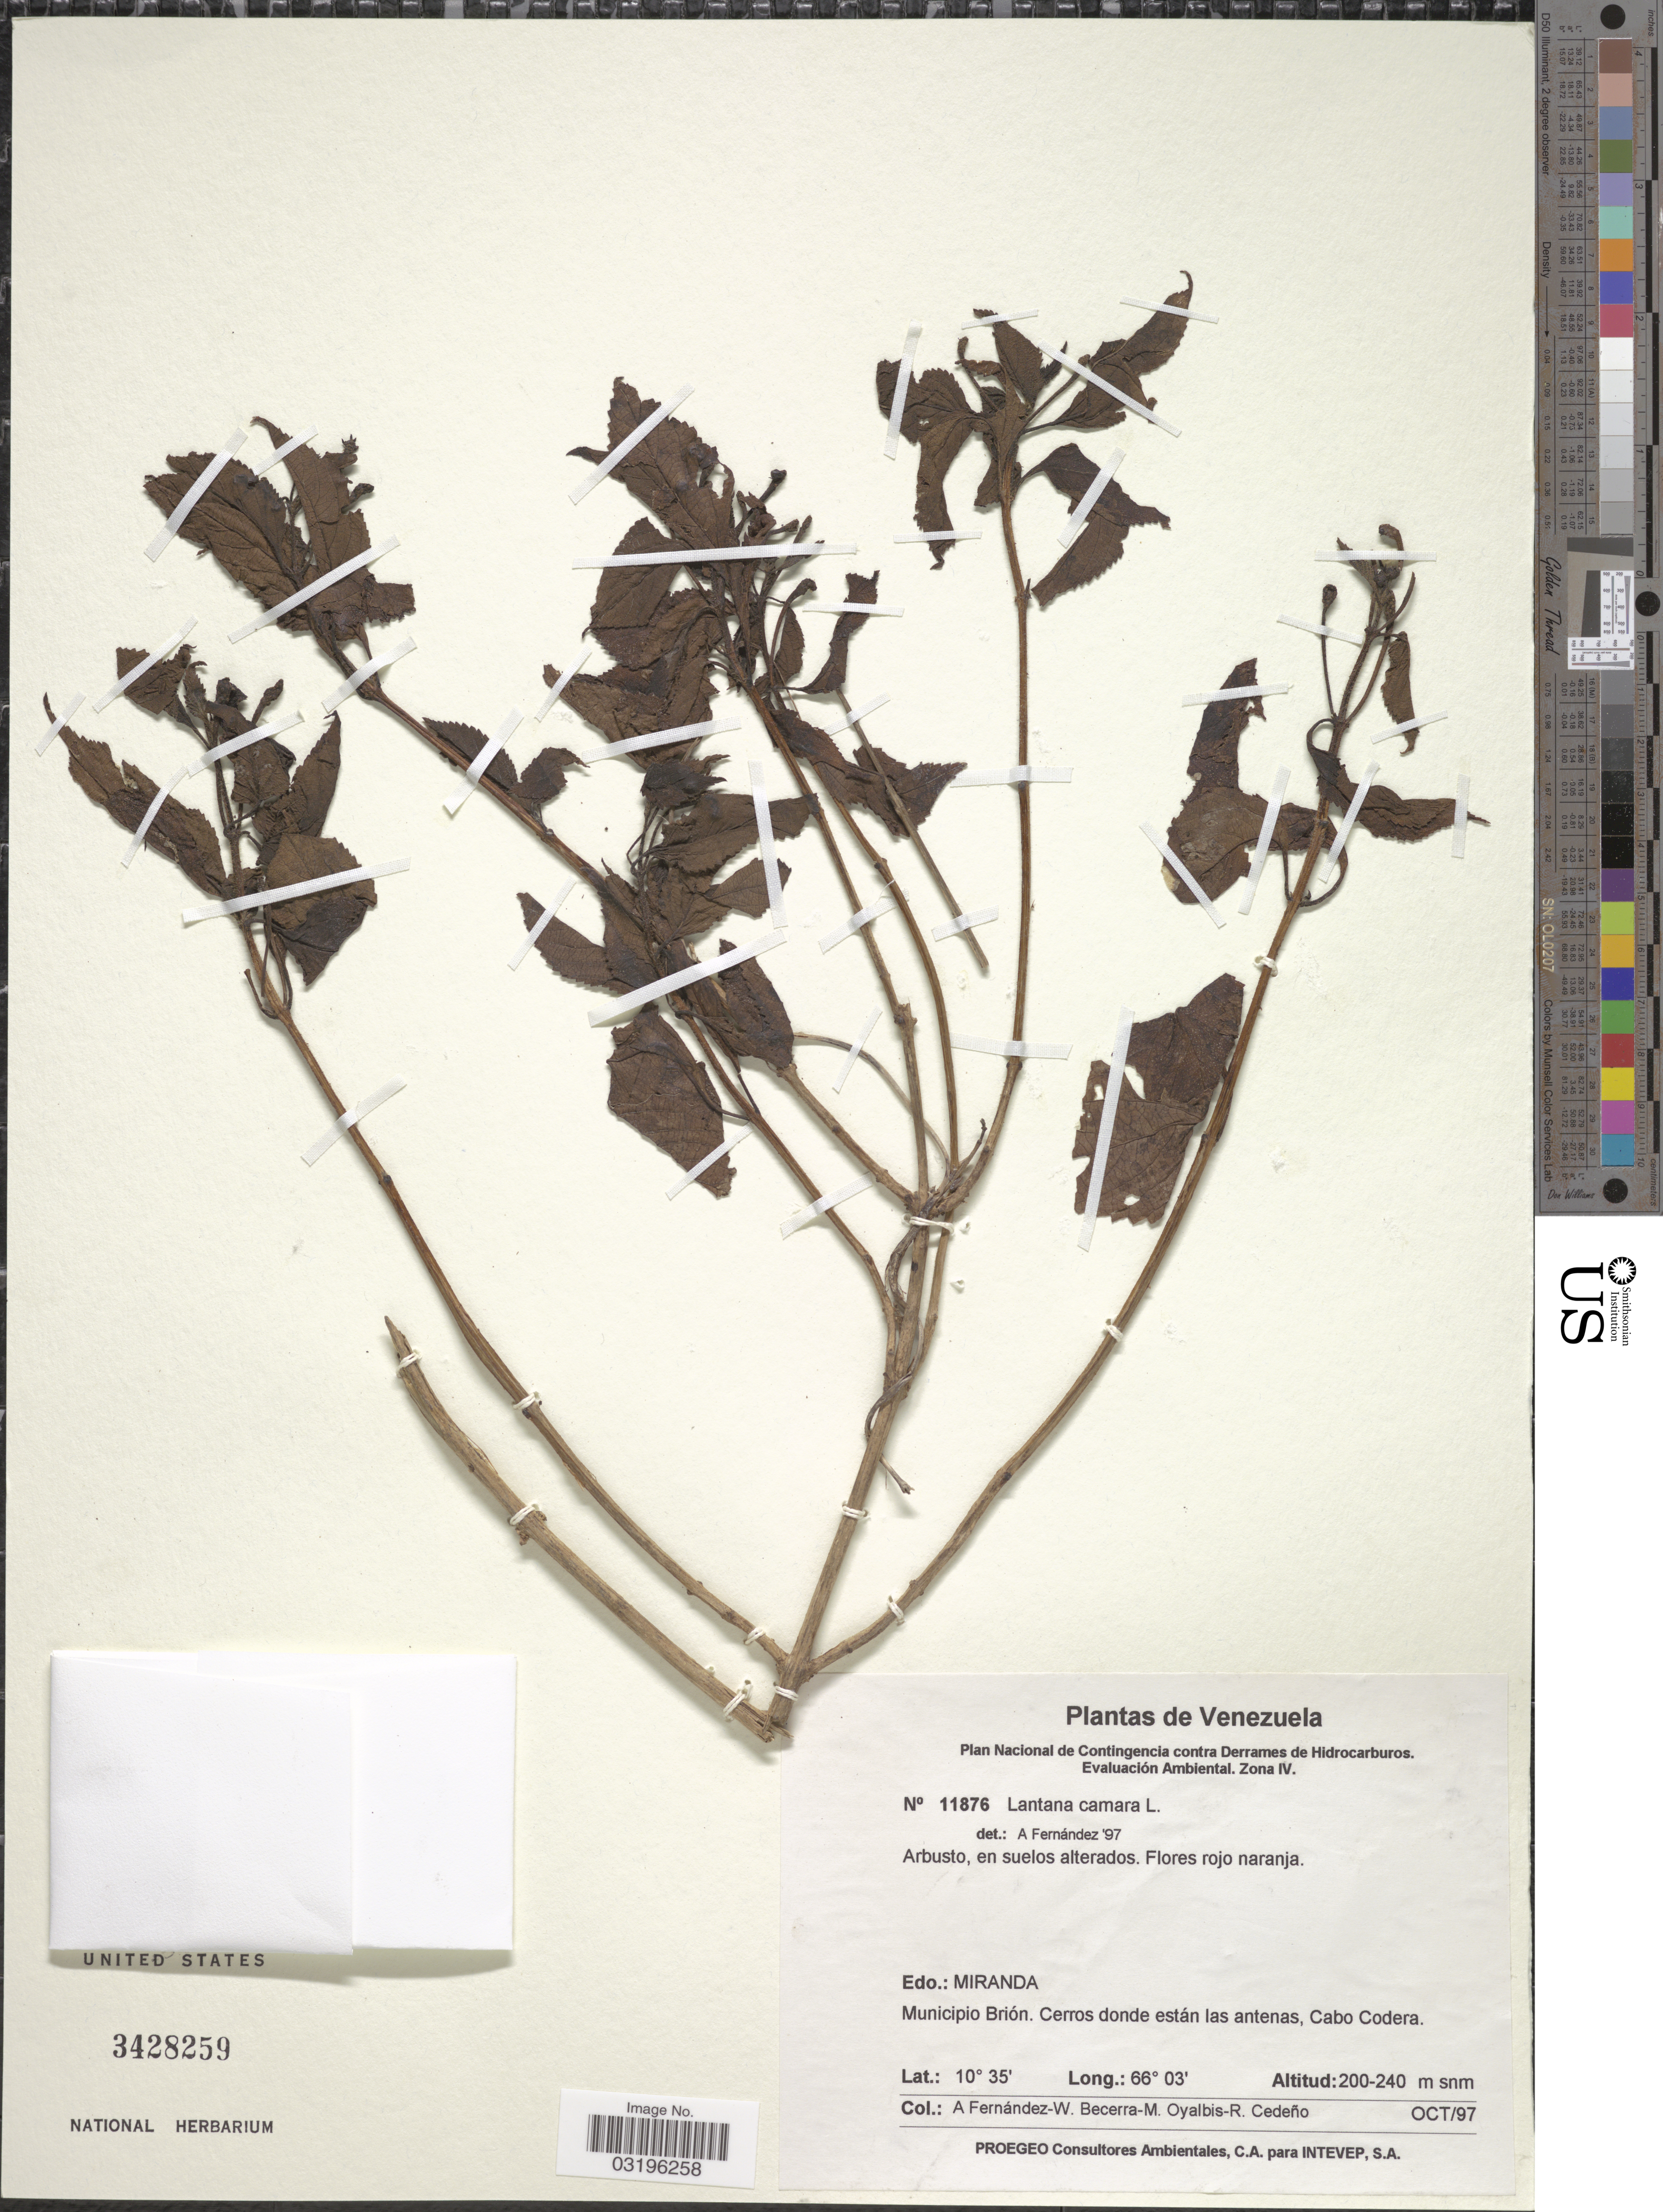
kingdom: Plantae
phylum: Tracheophyta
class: Magnoliopsida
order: Lamiales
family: Verbenaceae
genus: Lantana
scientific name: Lantana camara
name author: L.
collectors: A. Fernandez, M. Oyalbis & R. Cedeño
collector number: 11876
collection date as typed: Transcribed d/m/y: /10/97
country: Venezuela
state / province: Miranda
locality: Municipio Brión. Cerros donde están las antenas, Cabo Codera.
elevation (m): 200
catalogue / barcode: US 3428259